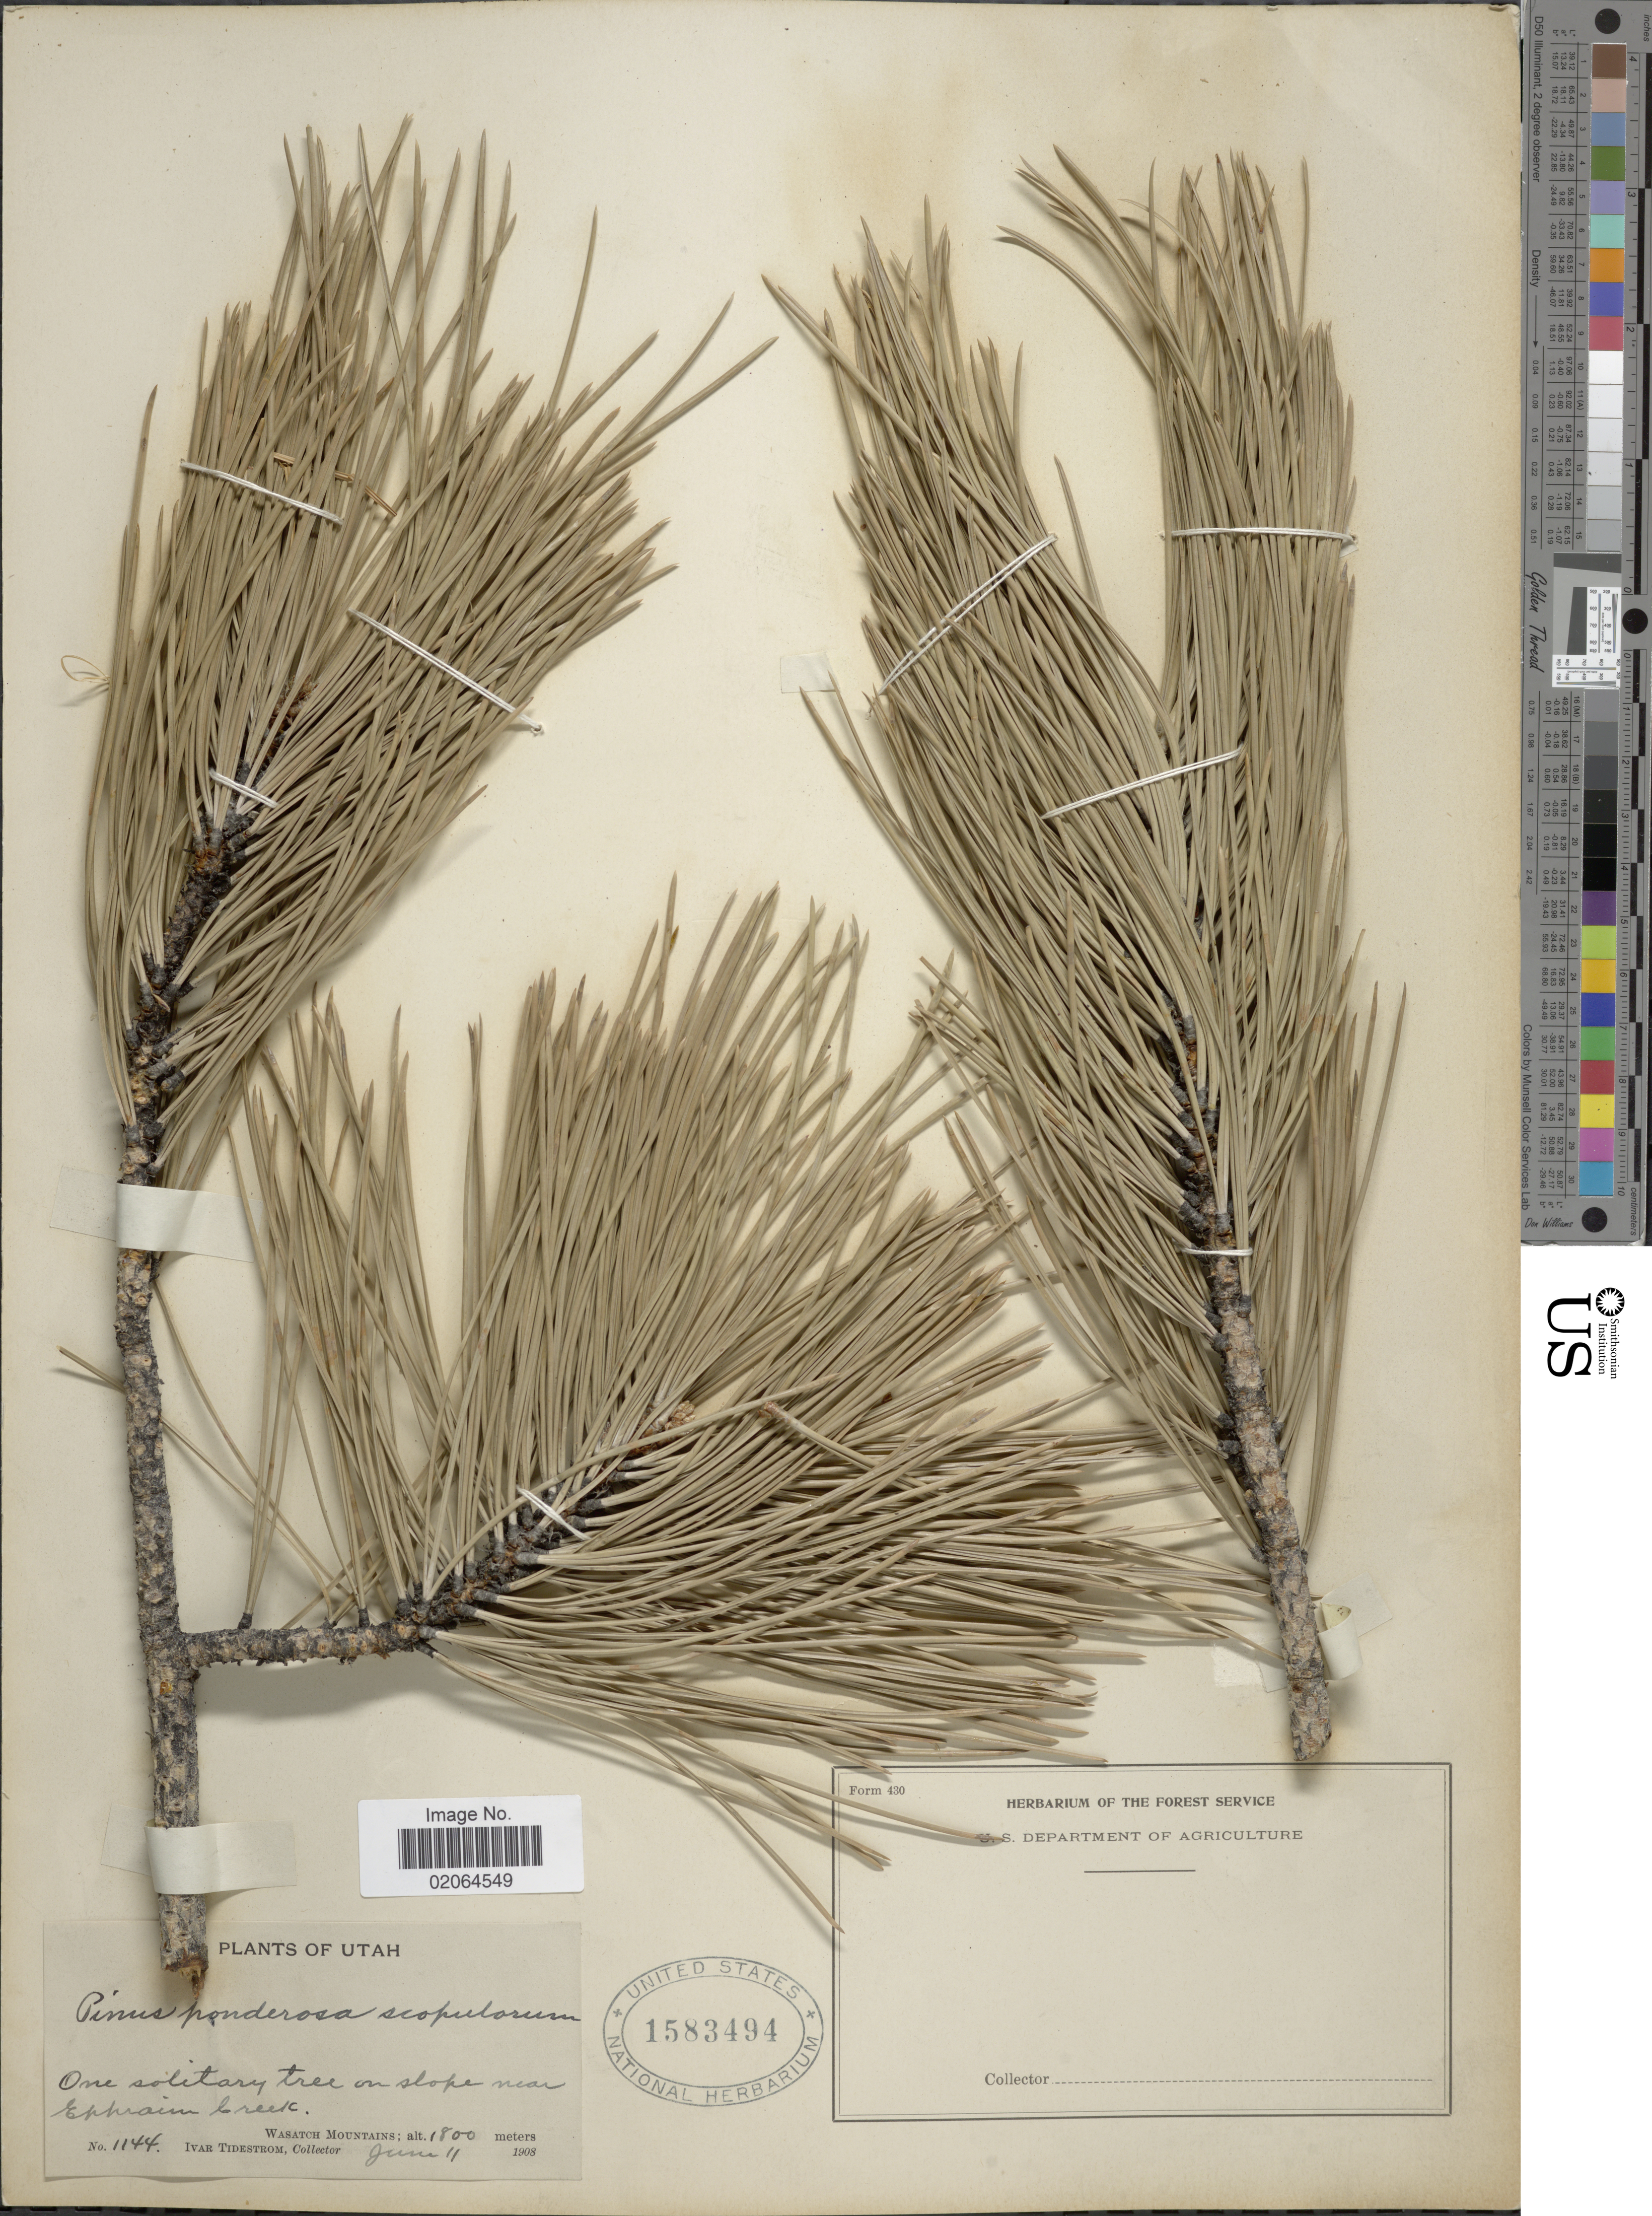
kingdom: Plantae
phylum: Tracheophyta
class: Pinopsida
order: Pinales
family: Pinaceae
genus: Pinus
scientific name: Pinus ponderosa var. scopulorum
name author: Engelm.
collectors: I. F. Tidestrom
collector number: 1144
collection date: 1908-06-11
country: United States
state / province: Utah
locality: Utah, One solitary tree on slope near Epprain Creek. Wasatch Mountains.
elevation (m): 1800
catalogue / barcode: US 1583494